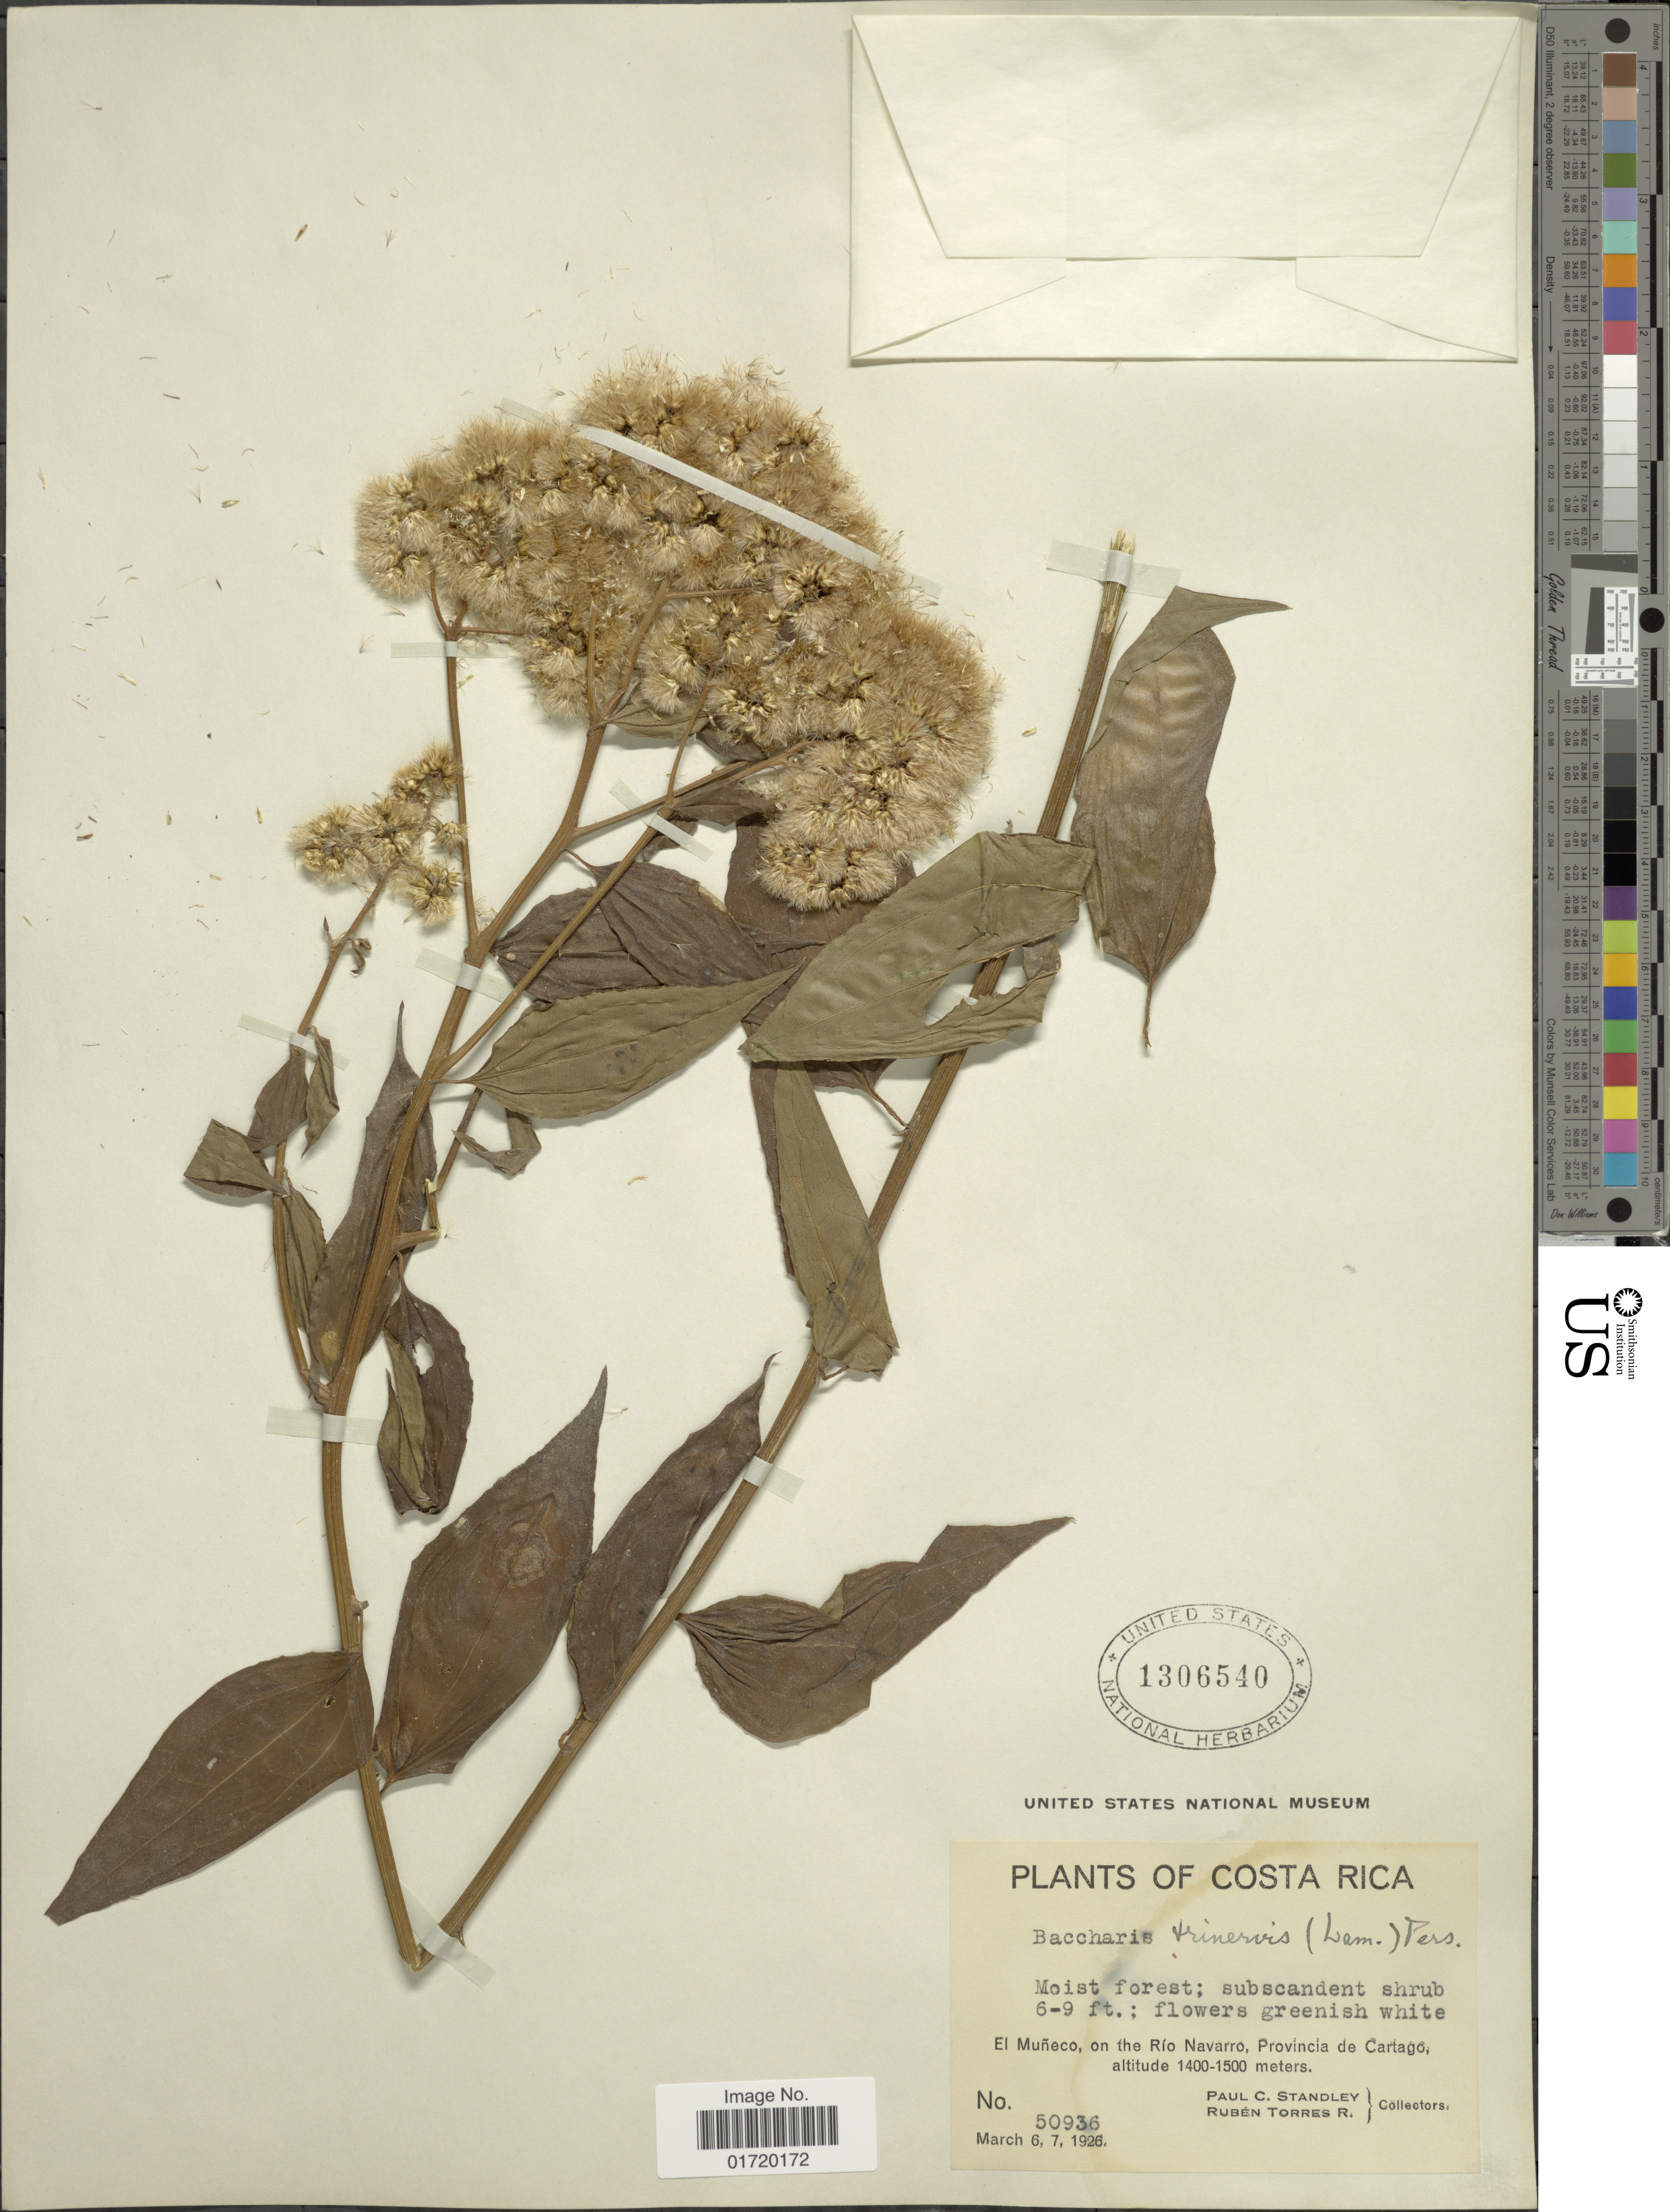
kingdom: Plantae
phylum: Tracheophyta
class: Magnoliopsida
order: Asterales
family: Asteraceae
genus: Baccharis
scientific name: Baccharis trinervis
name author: (Lam.) Pers.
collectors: P. C. Standley & R. Torres Rojas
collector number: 50936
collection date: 1926-03-06/1926-03-07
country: Costa Rica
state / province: Cartago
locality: El Muneco, on the Rio Navarro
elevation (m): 1400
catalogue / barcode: US 1306540